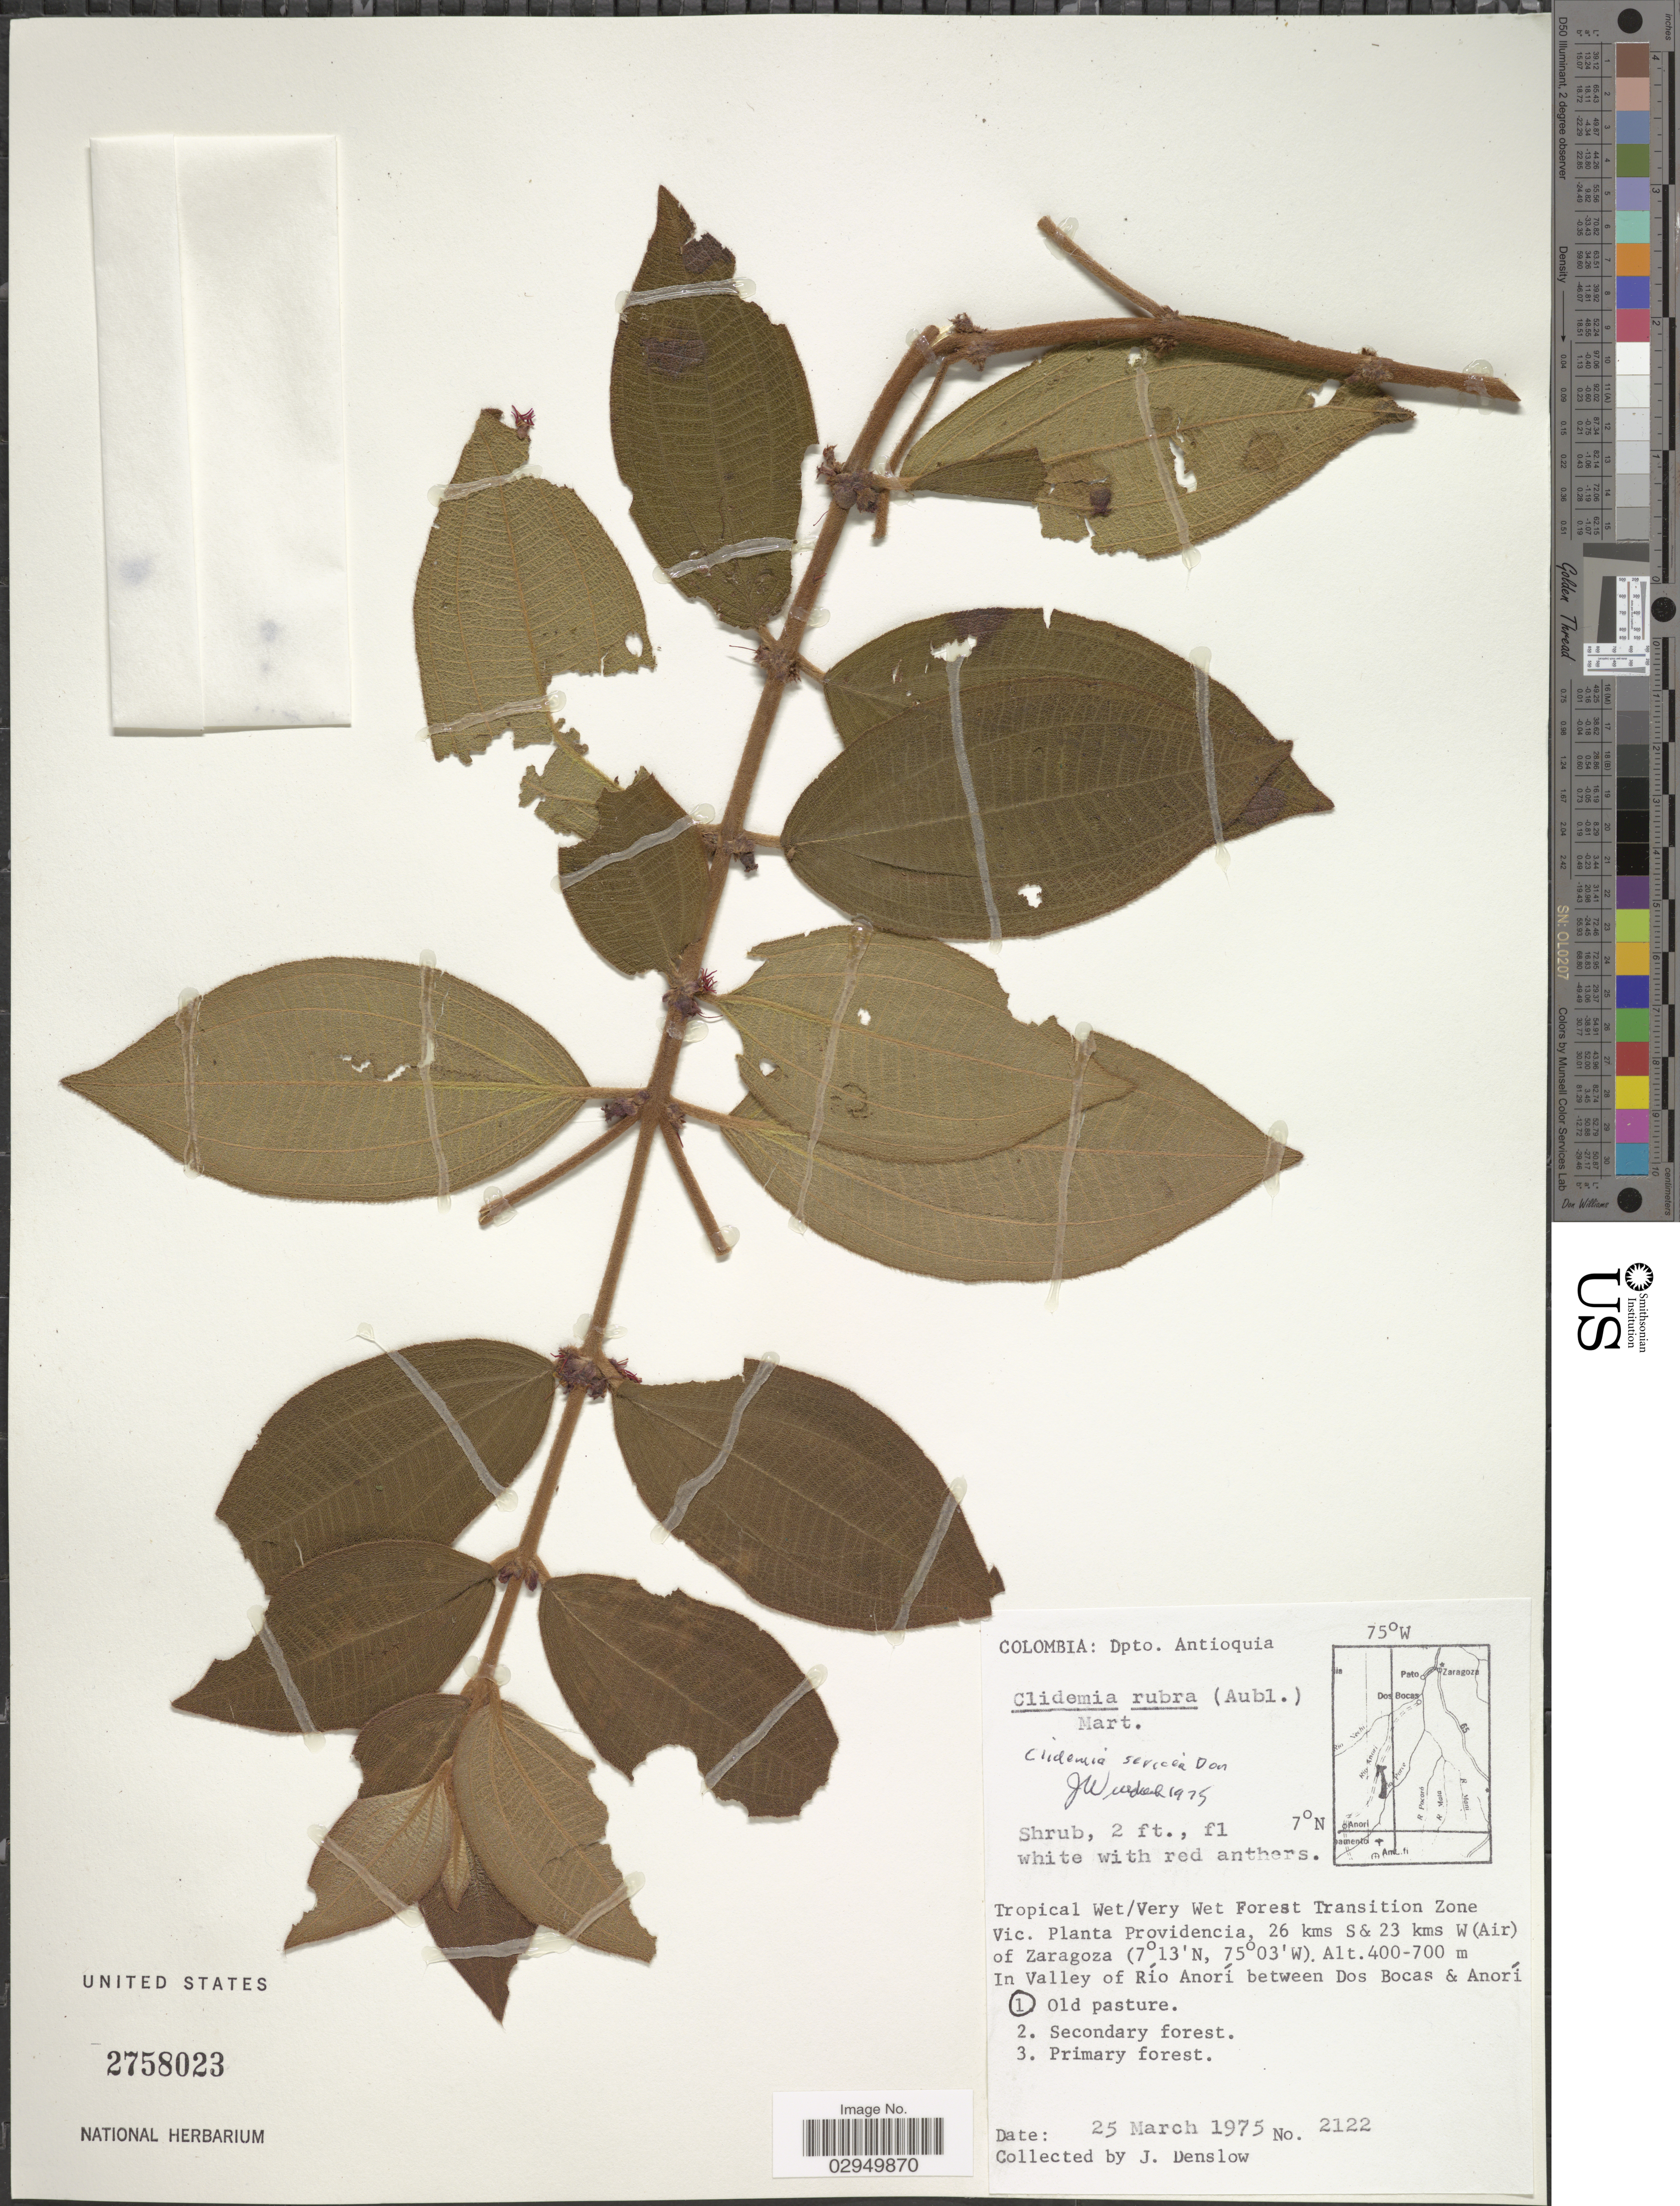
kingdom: Plantae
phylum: Tracheophyta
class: Magnoliopsida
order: Myrtales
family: Melastomataceae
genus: Clidemia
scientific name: Clidemia sericea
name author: D. Don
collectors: J. Denslow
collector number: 2122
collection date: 1975-03-25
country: Colombia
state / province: Antioquia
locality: Dpto. Antioquia. Tropical Wet/Very Wet Forest Transition Zone Vic. Planta Providencia, 26 kms S & 23 kms W(Air) of Zaragoza. In Valley of Río Anorí between Dos Bocas & Anorí.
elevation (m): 400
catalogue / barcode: US 2758023